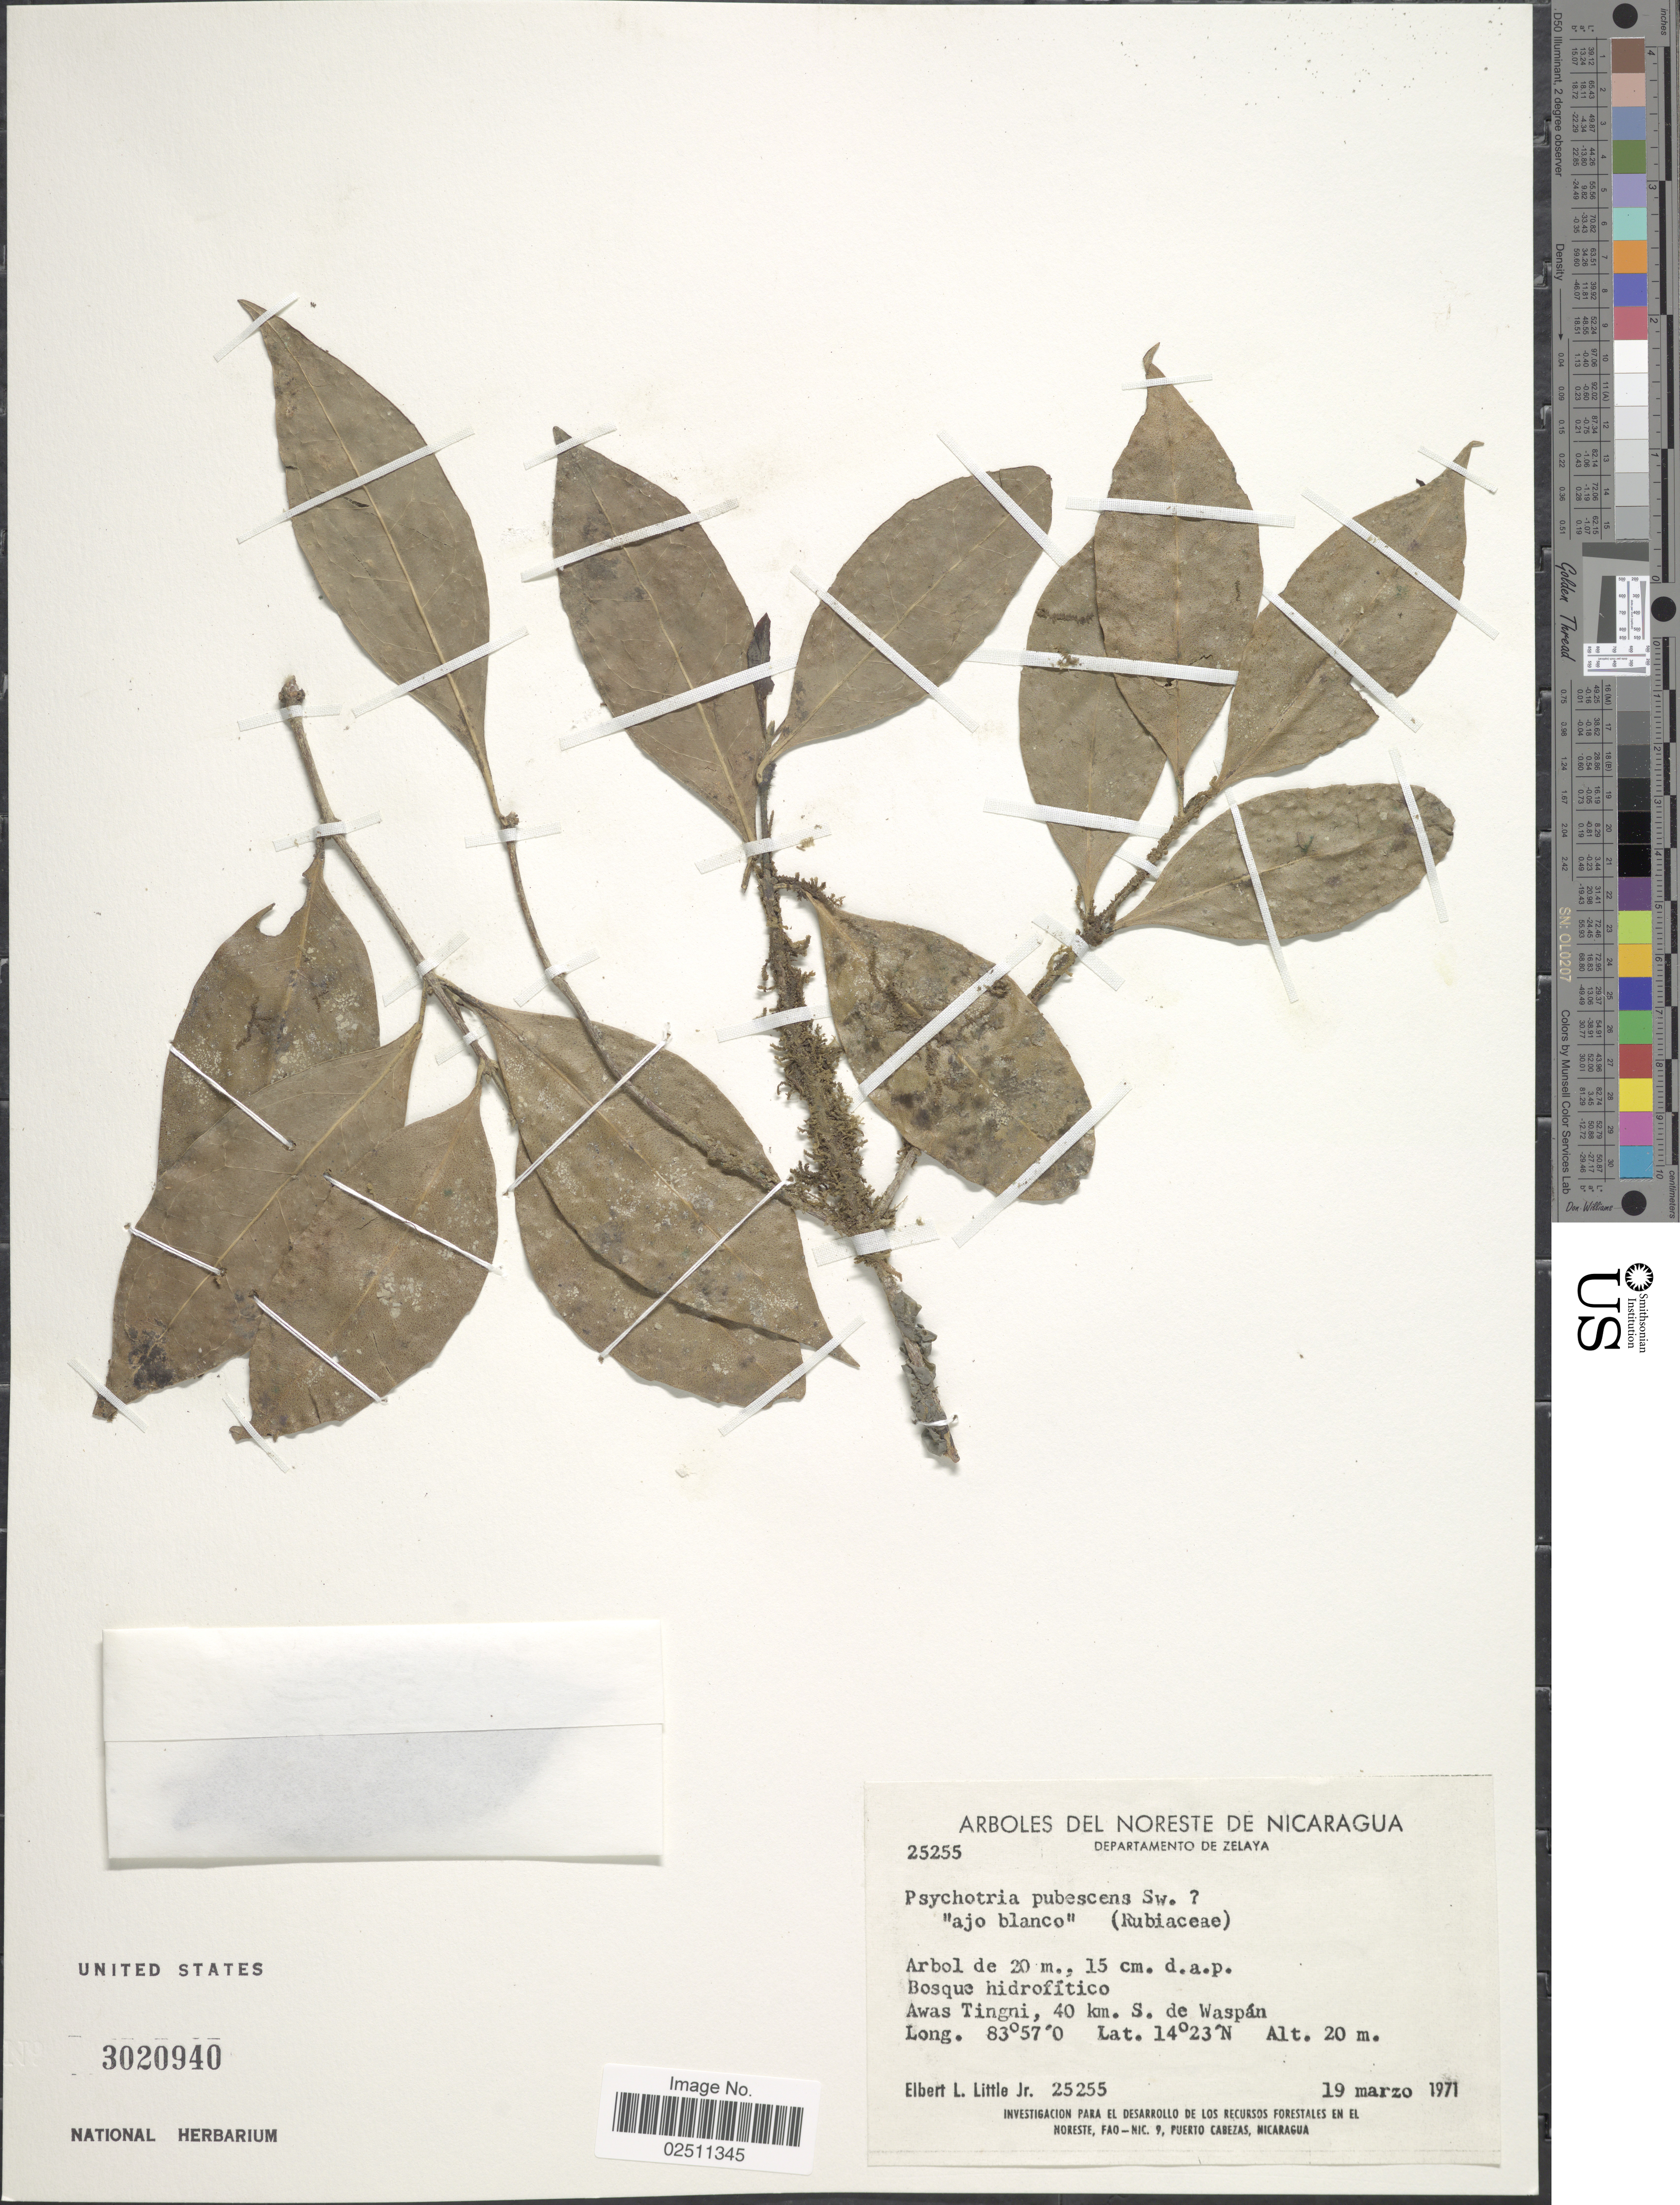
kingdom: Plantae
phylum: Tracheophyta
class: Magnoliopsida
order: Gentianales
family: Rubiaceae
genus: Psychotria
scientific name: Psychotria pubescens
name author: Sw.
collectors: E. L. Little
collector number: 25255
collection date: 1971-03-19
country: Nicaragua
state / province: Atlantico Norte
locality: Awas Tingni, 40 km. S. de Waspan, Departamento de Zelaya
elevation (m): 20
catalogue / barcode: US 3020940